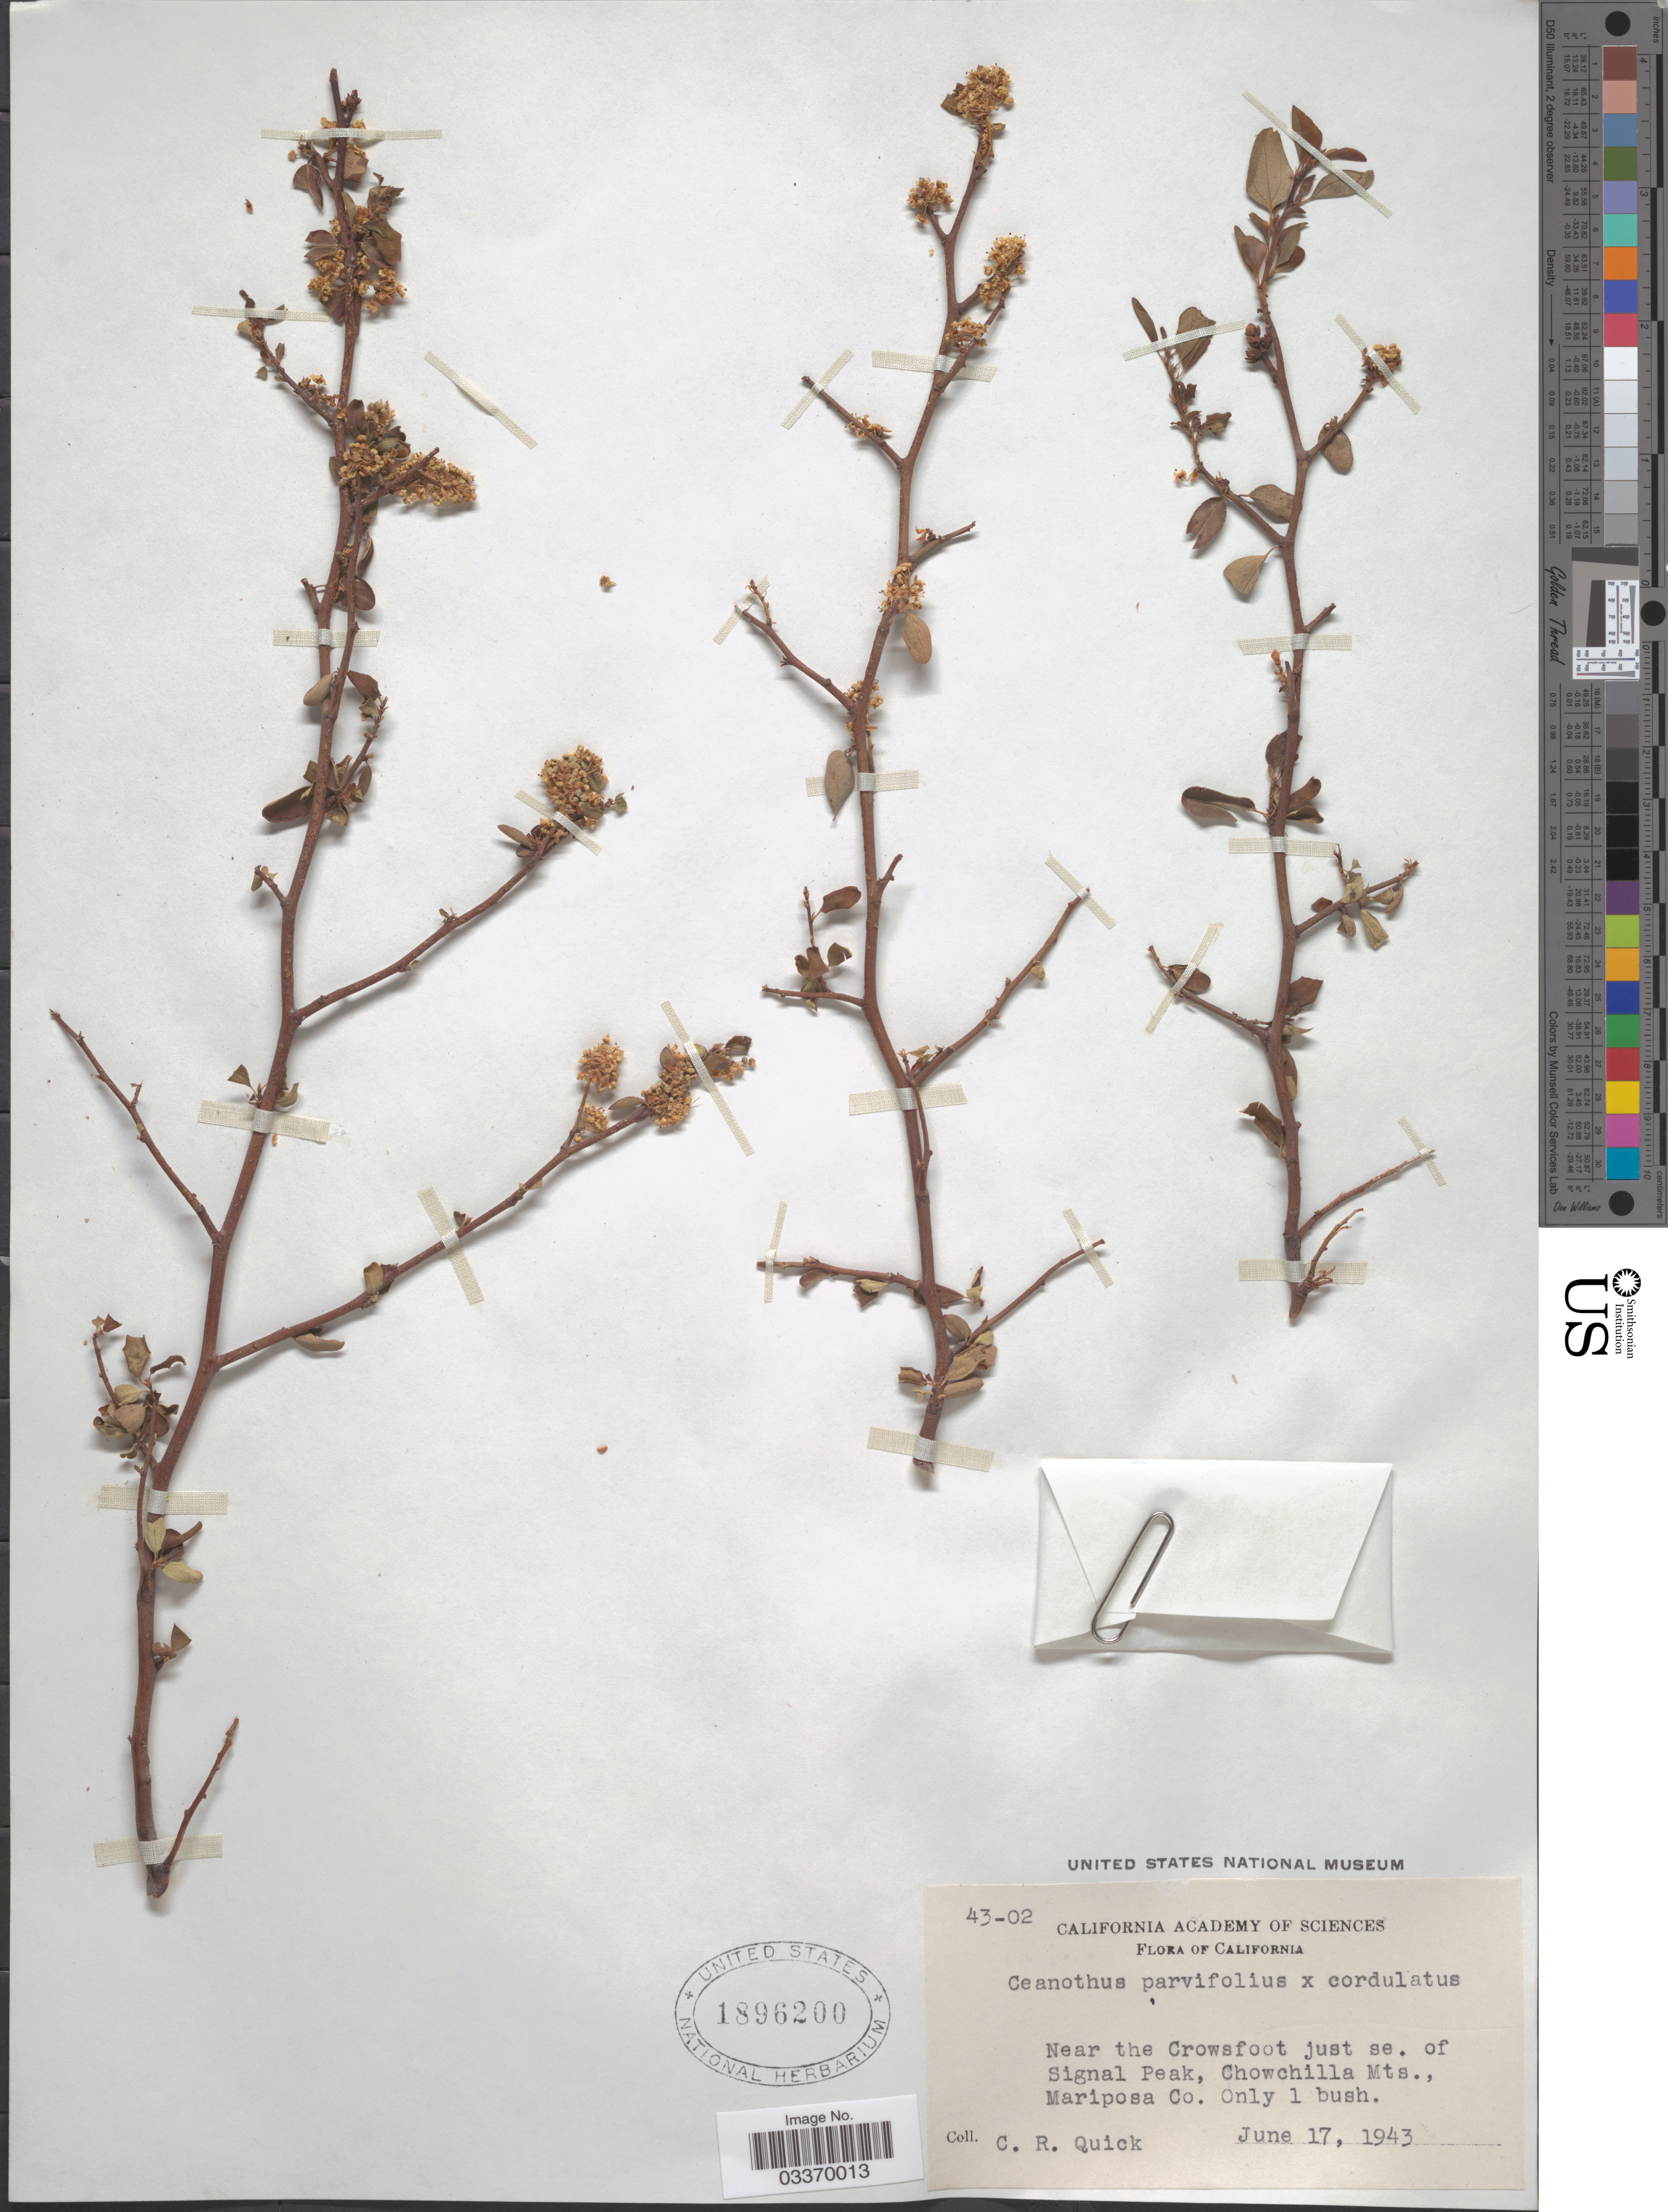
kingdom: Plantae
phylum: Tracheophyta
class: Magnoliopsida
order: Rosales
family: Rhamnaceae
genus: Ceanothus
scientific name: Ceanothus parvifolius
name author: (S. Watson) Trel.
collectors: C. Quick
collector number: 43-02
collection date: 1943-06-17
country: United States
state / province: California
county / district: Mariposa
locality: Near the Crowsfoot just se. of Signal Peak, Chowchilla Mts., Mariposa Co.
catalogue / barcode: US 1896200